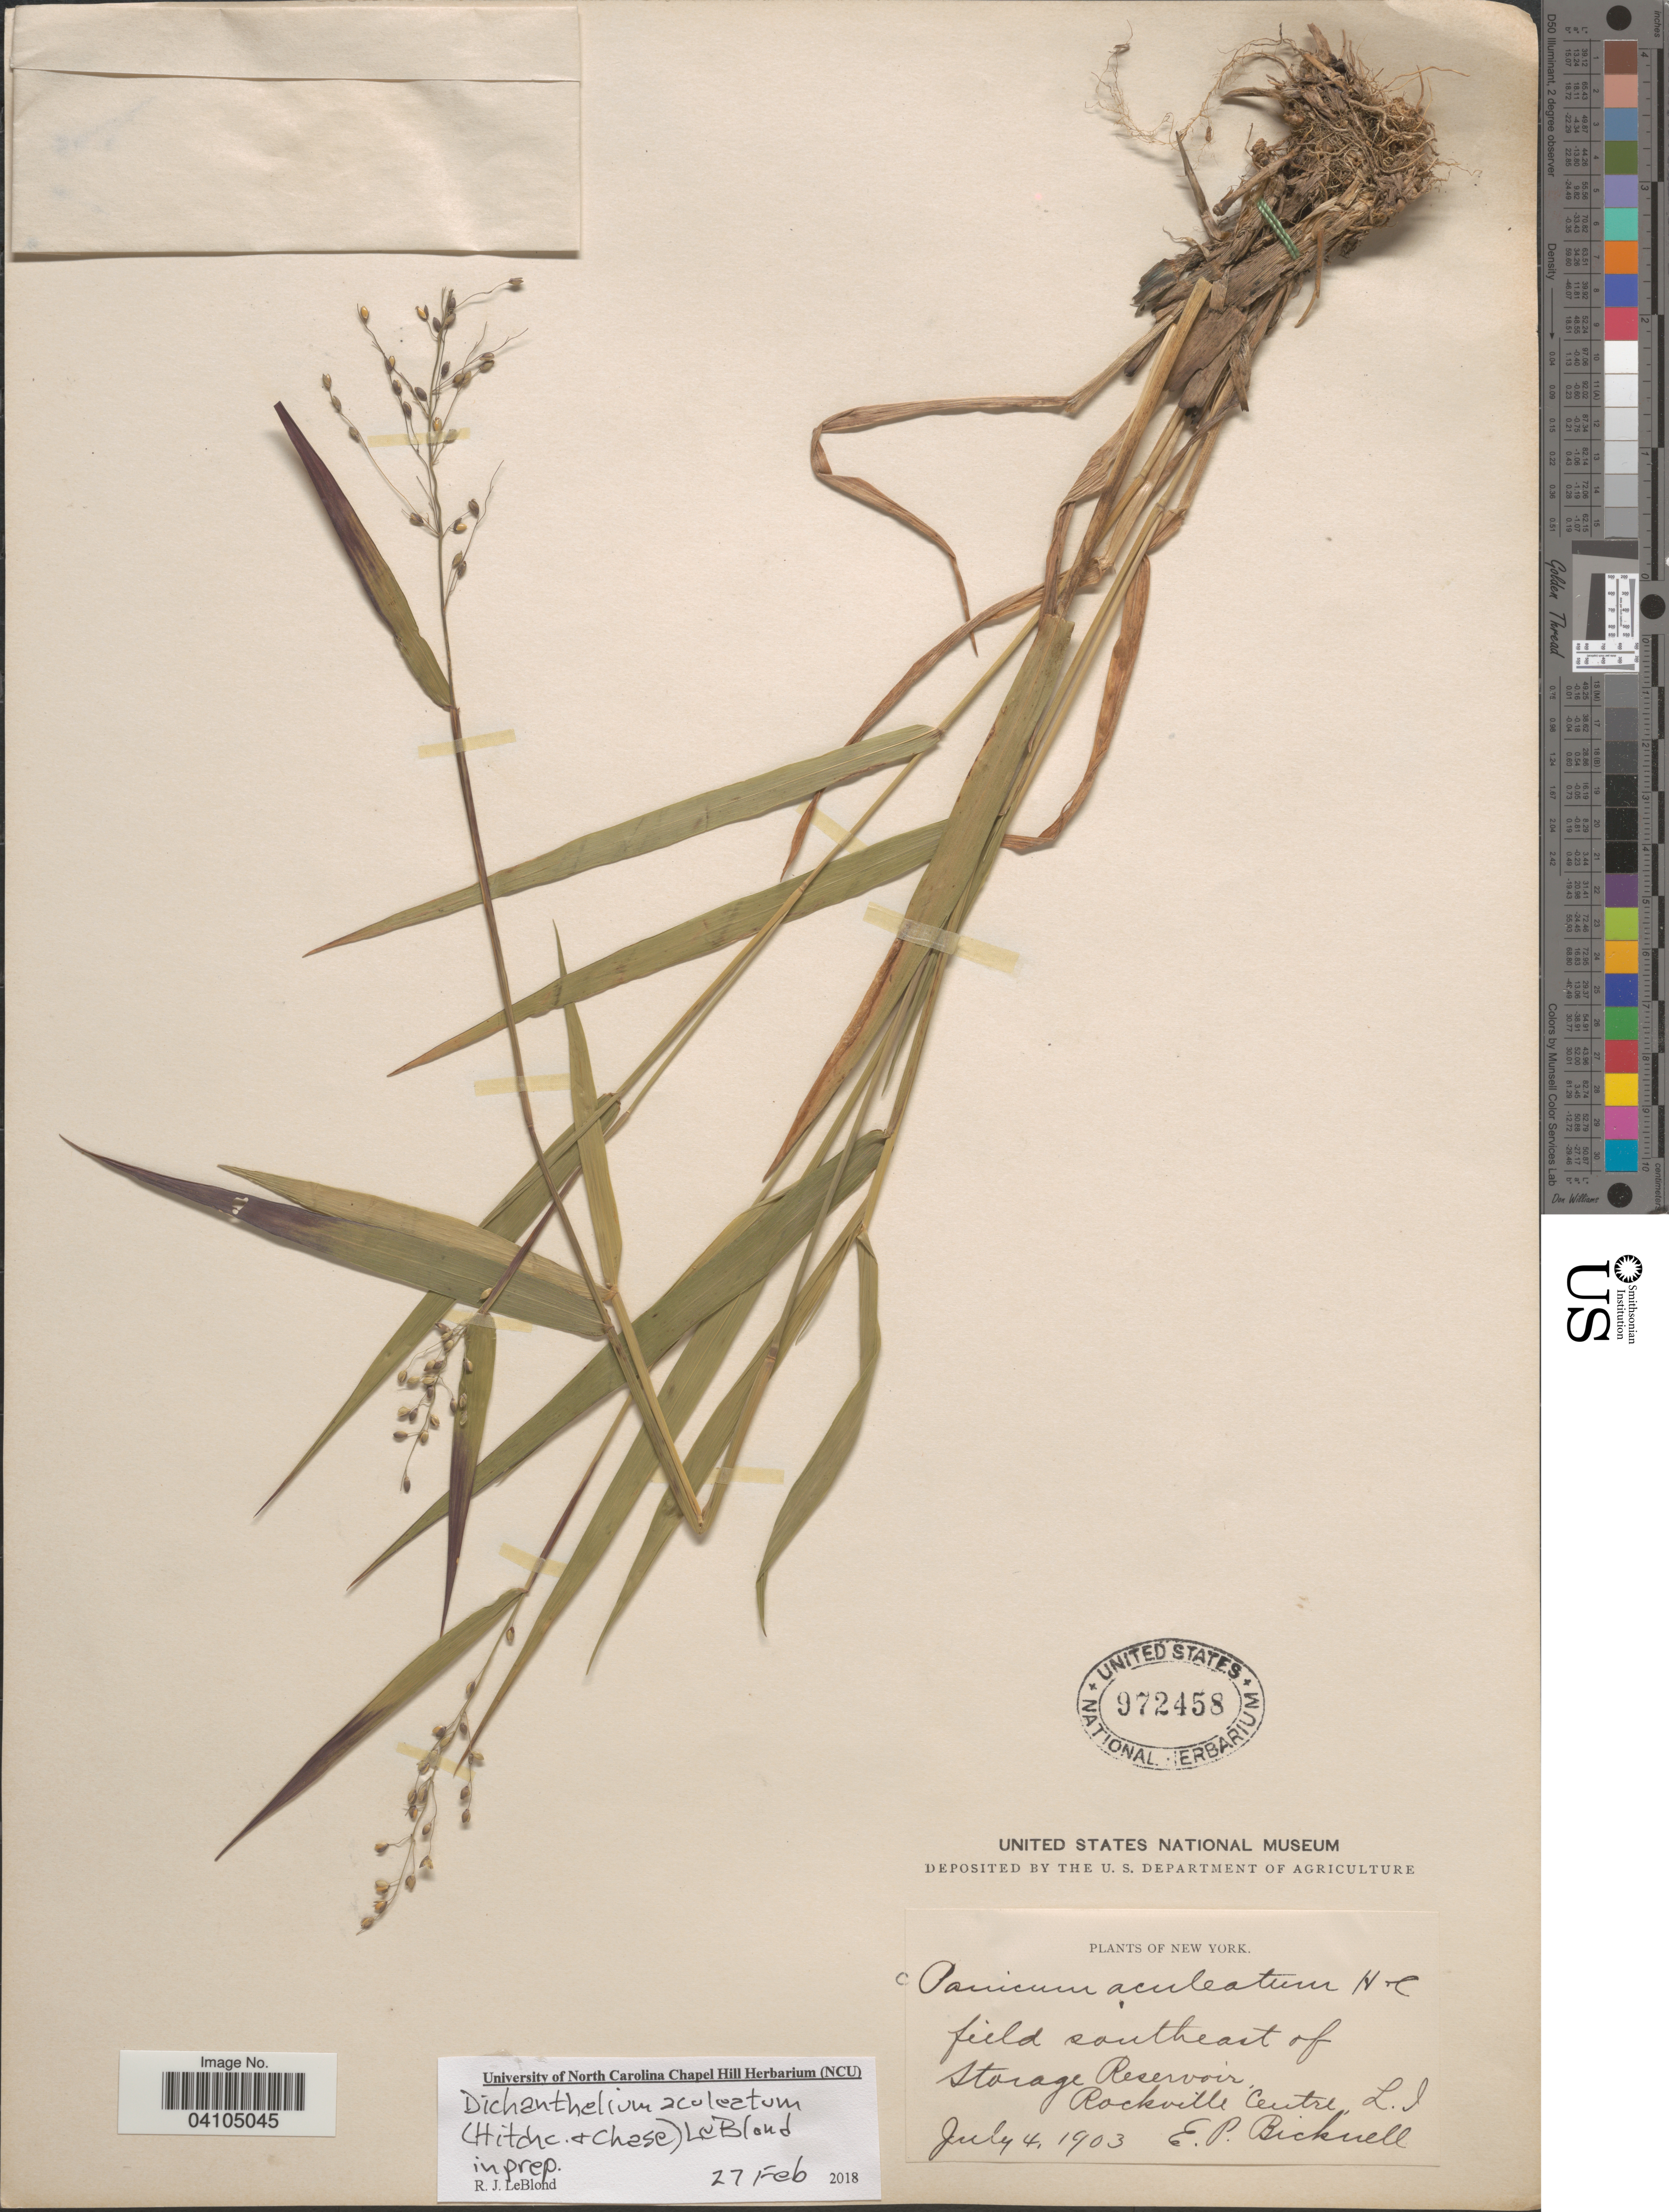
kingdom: Plantae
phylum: Tracheophyta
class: Liliopsida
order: Poales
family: Poaceae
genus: Dichanthelium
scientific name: Dichanthelium scabriusculum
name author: (Elliott) Gould & C.A. Clark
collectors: E. P. Bicknell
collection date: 1903-07-04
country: United States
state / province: New York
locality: Storage Reservoir, Rockville Centre, L.I.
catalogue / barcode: US 972458